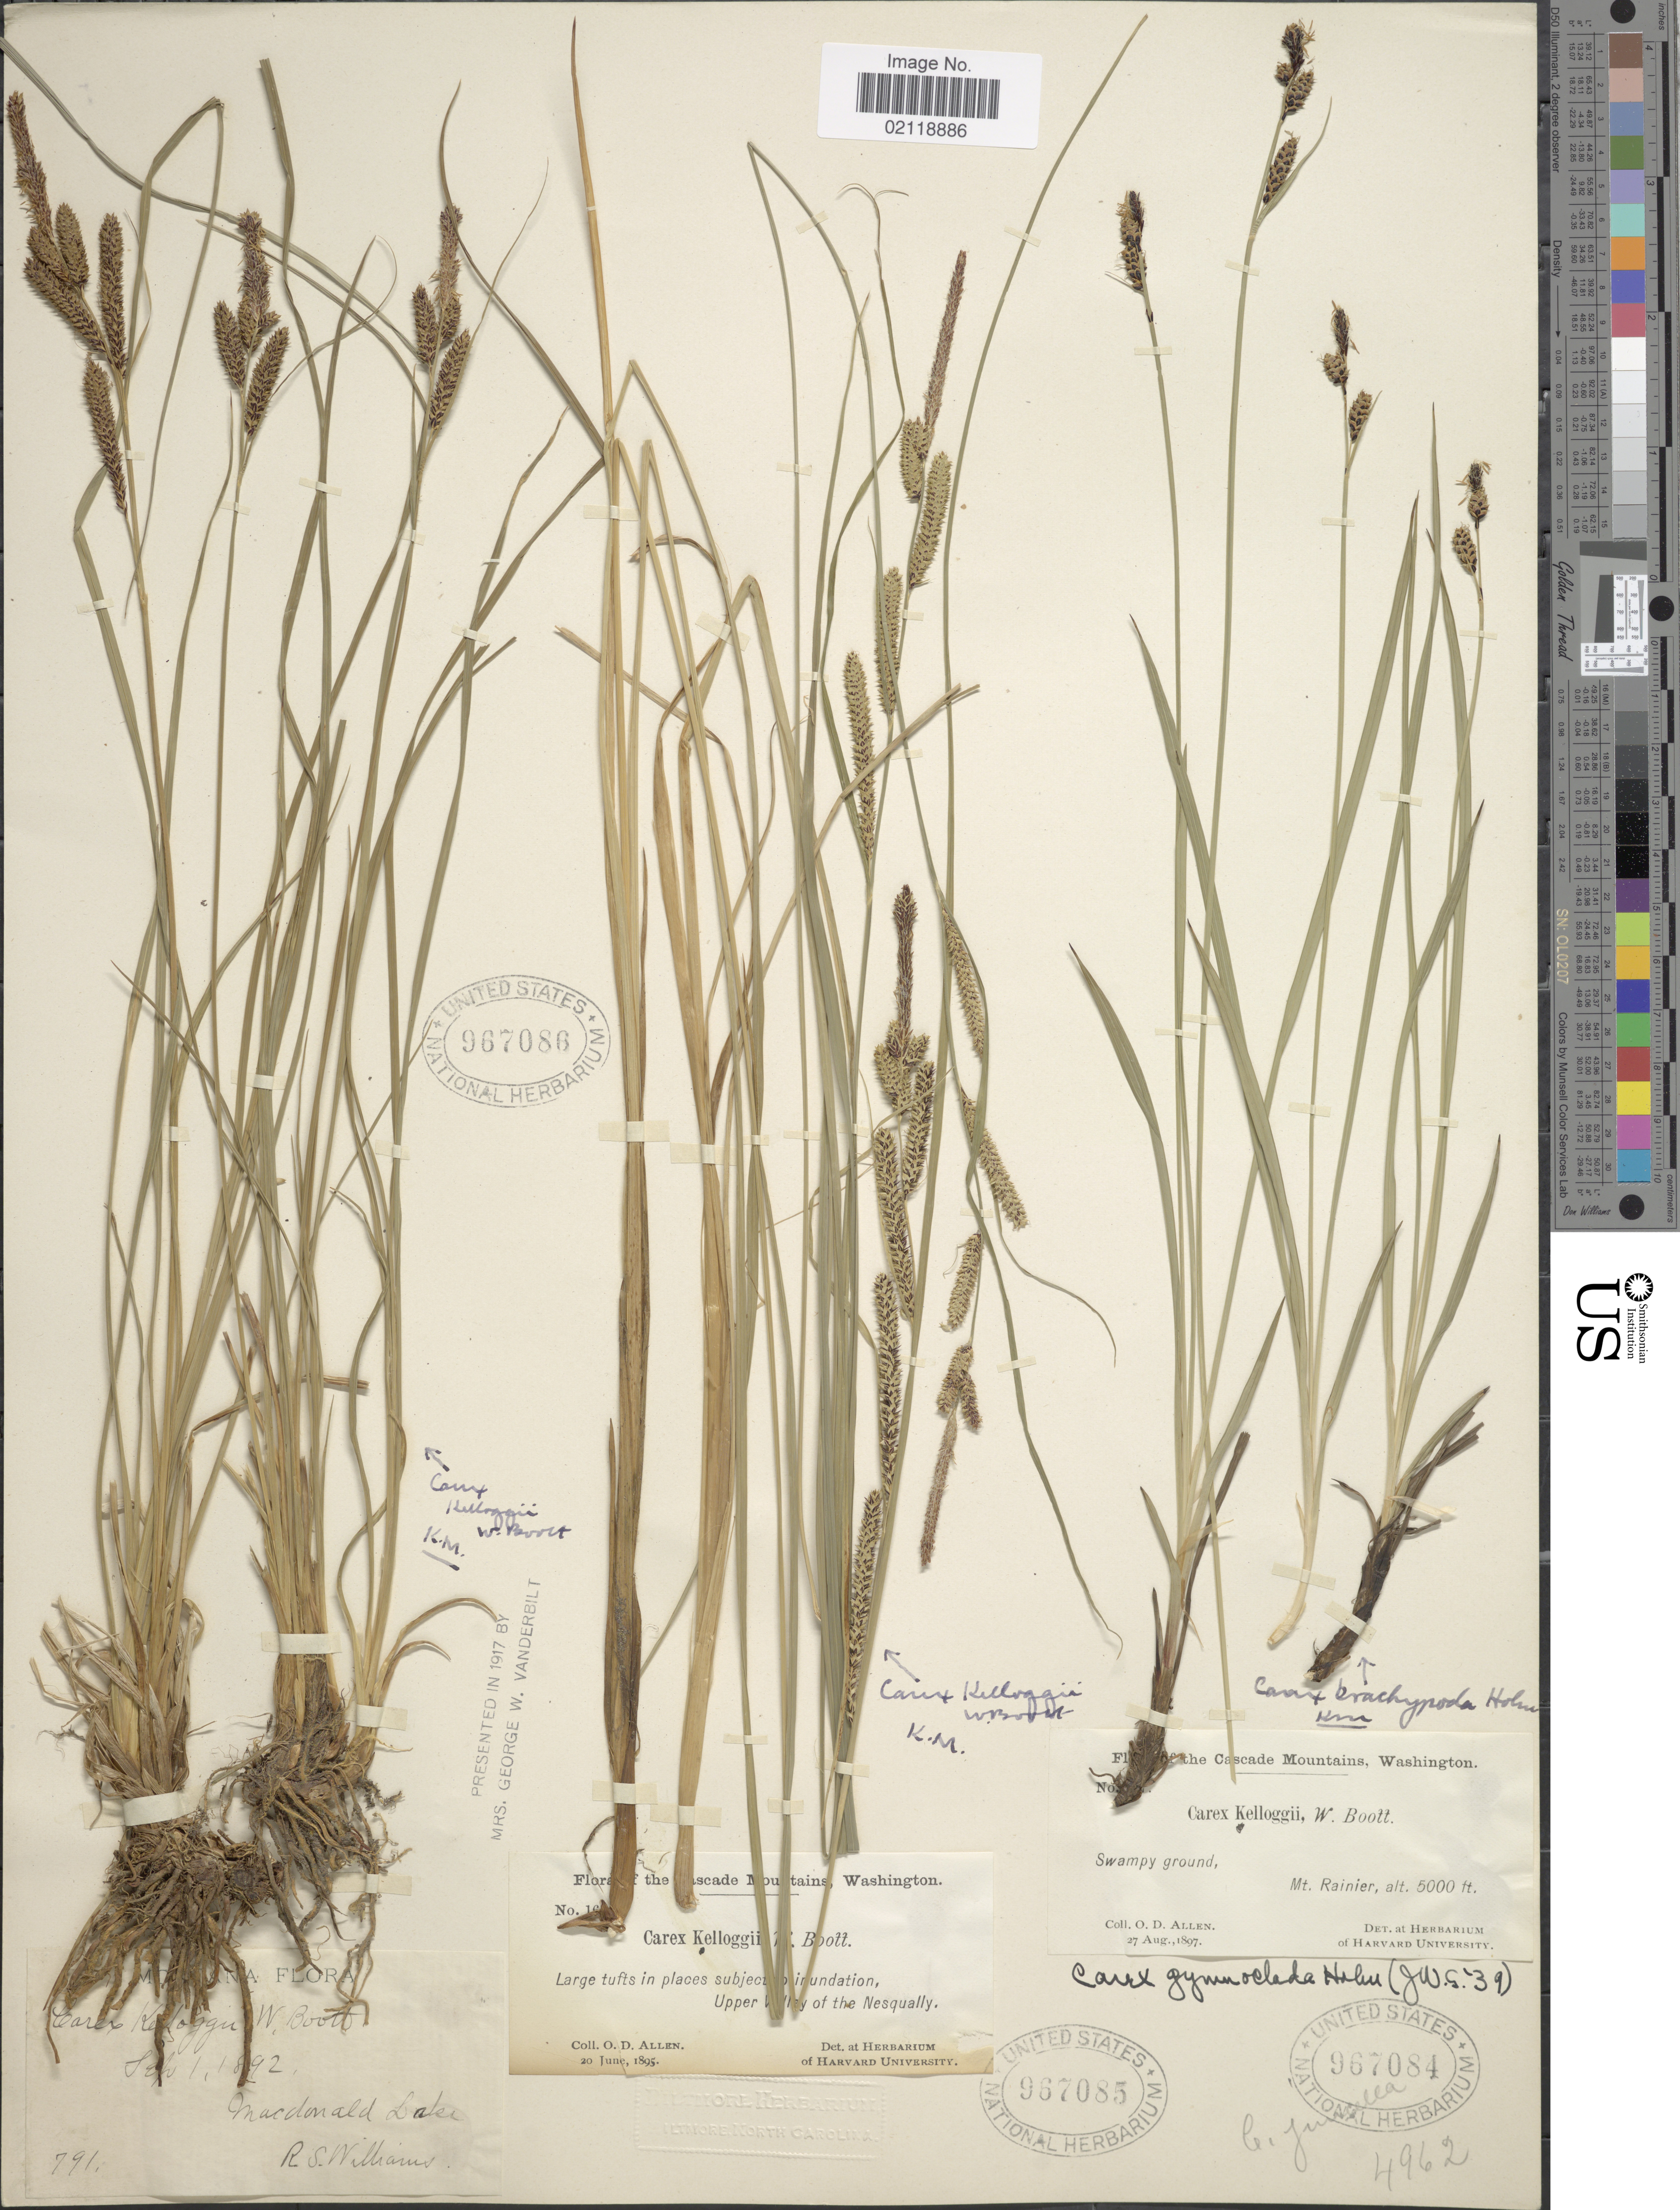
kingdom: Plantae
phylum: Tracheophyta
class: Liliopsida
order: Poales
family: Cyperaceae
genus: Carex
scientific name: Carex kelloggii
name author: W. Boott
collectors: R. S. Williams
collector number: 791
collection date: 1892-09-01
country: United States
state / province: Montana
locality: Macdonald Lake.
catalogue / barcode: US 967086